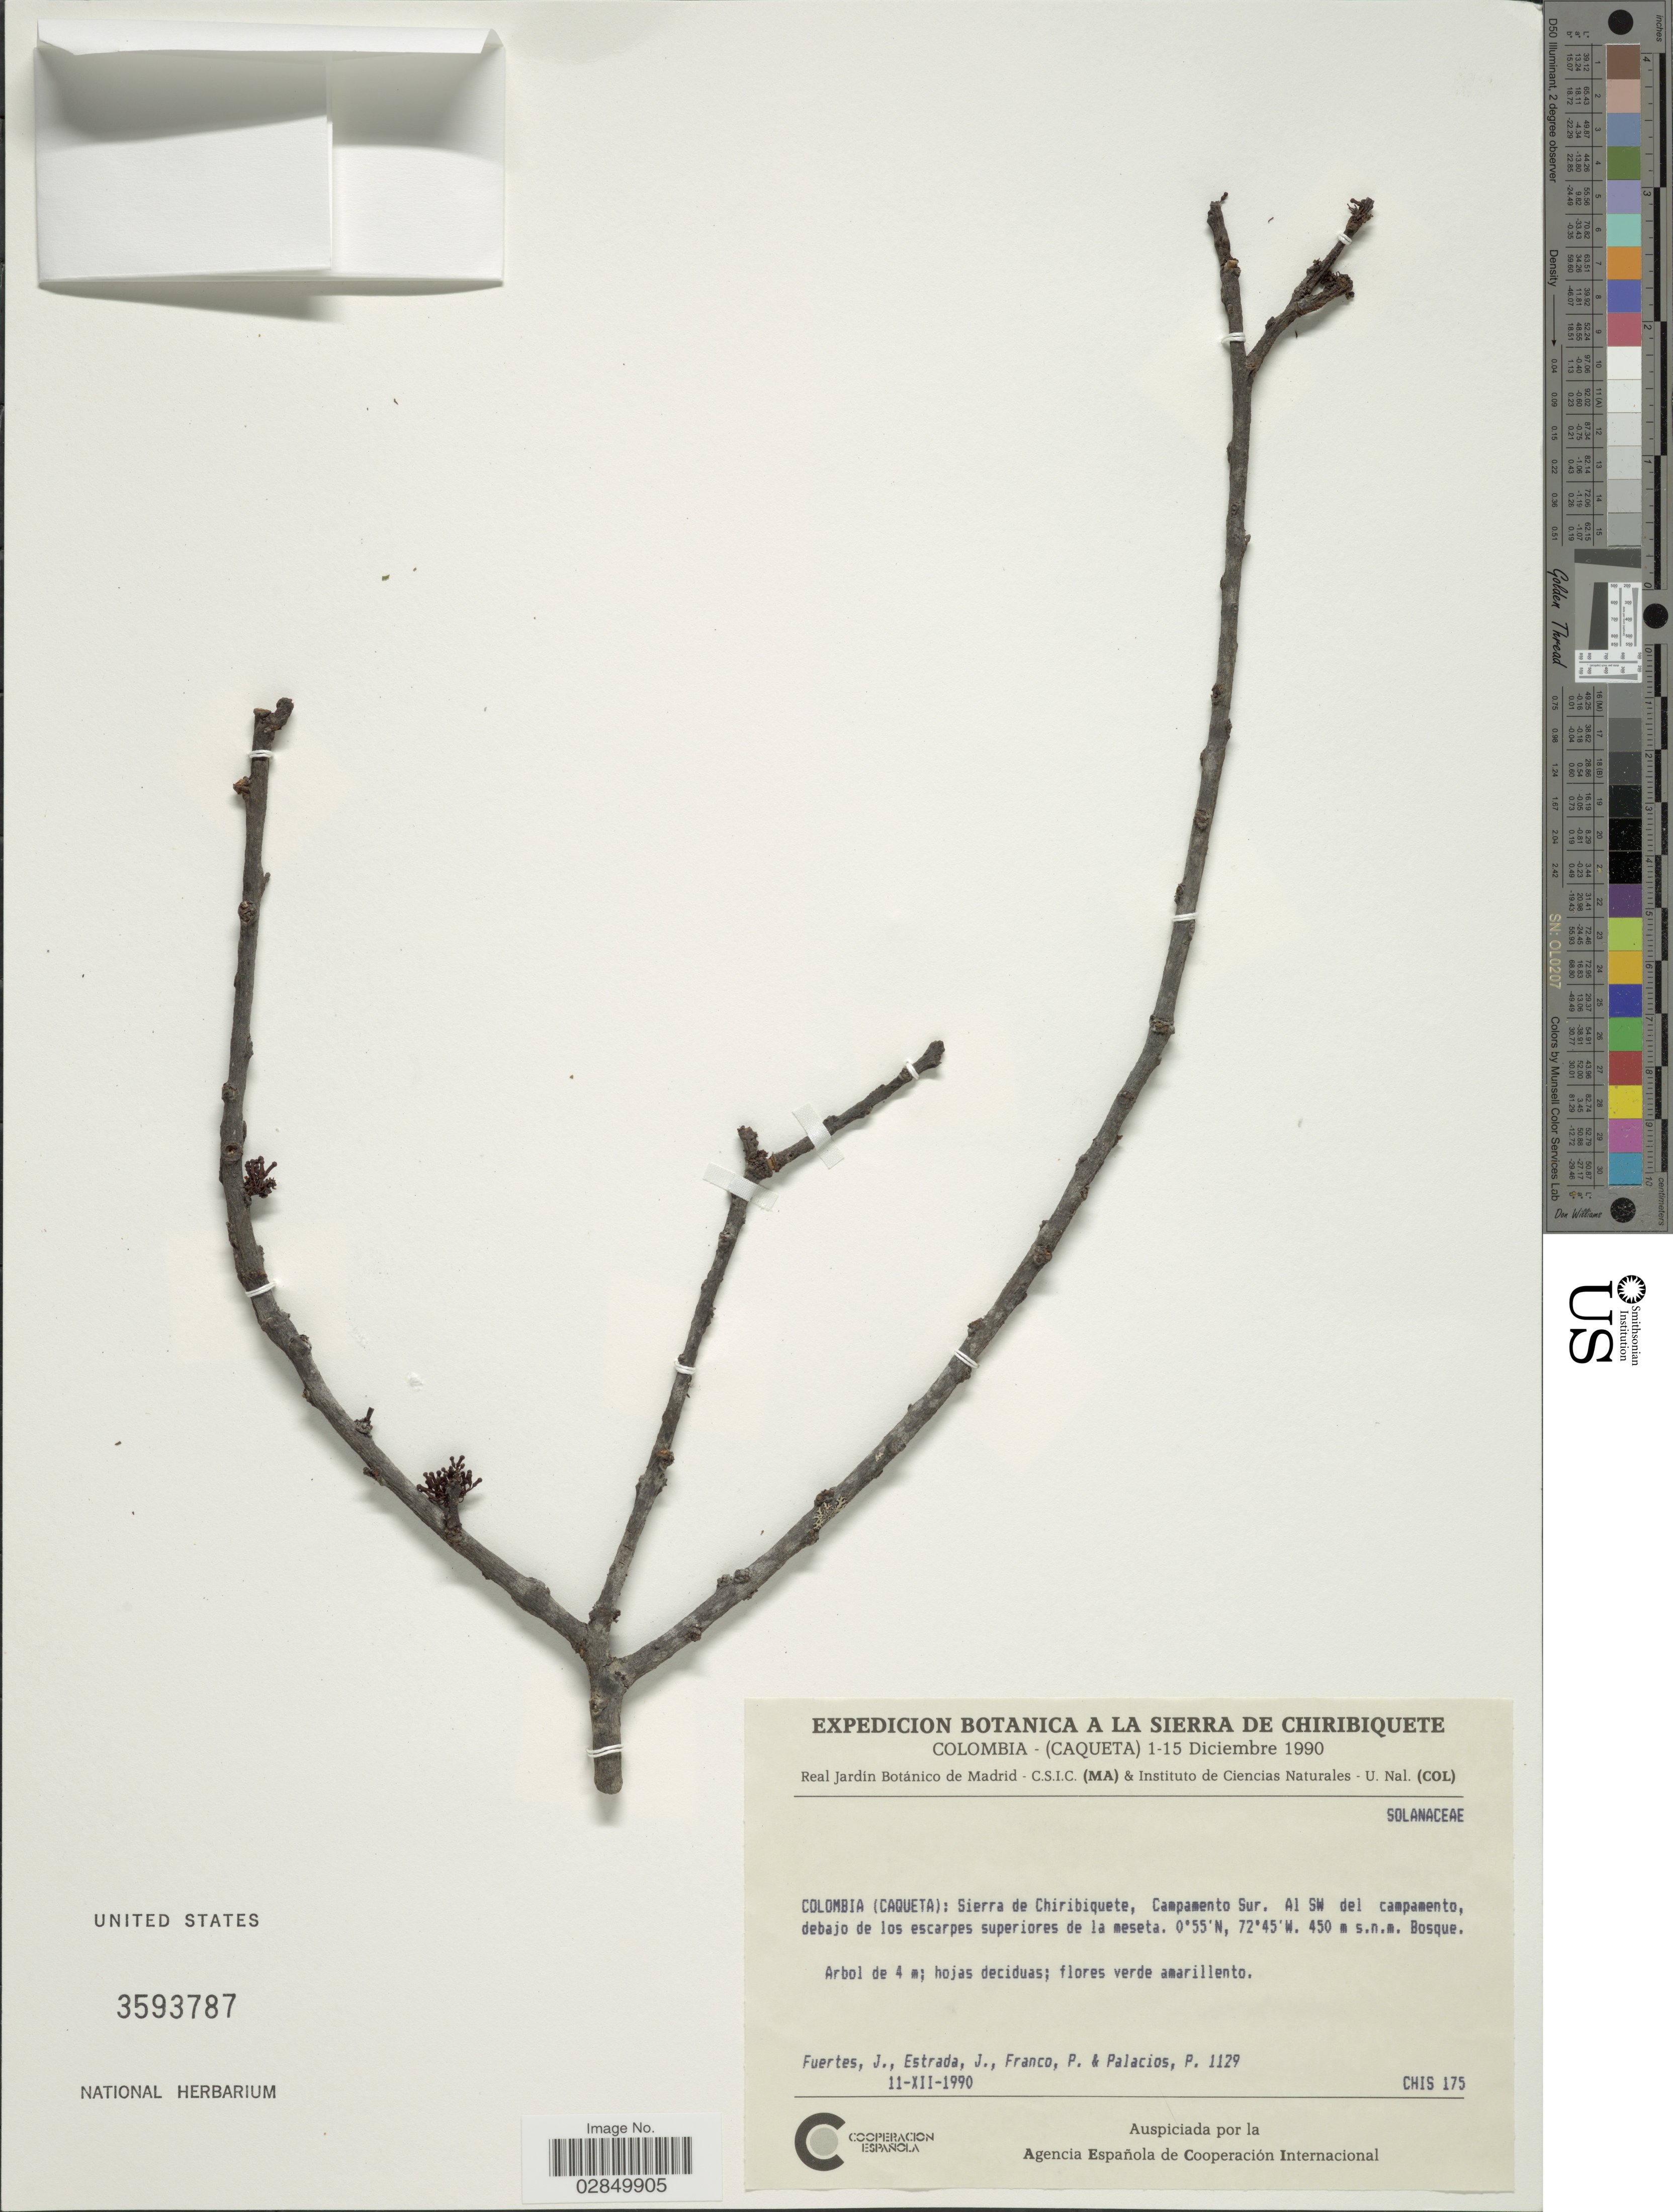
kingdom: Plantae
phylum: Tracheophyta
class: Magnoliopsida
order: Solanales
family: Solanaceae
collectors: J. Fuertes, J. Estrada, P. Franco & P. Palacios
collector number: P1129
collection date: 1990-12-11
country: Colombia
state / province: Caquetá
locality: Sierra de Chiribiquete, Campamento Sur. Al SW del campamento, debajo de los escarpes superiores de la meseta.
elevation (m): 450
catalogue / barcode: US 3593787